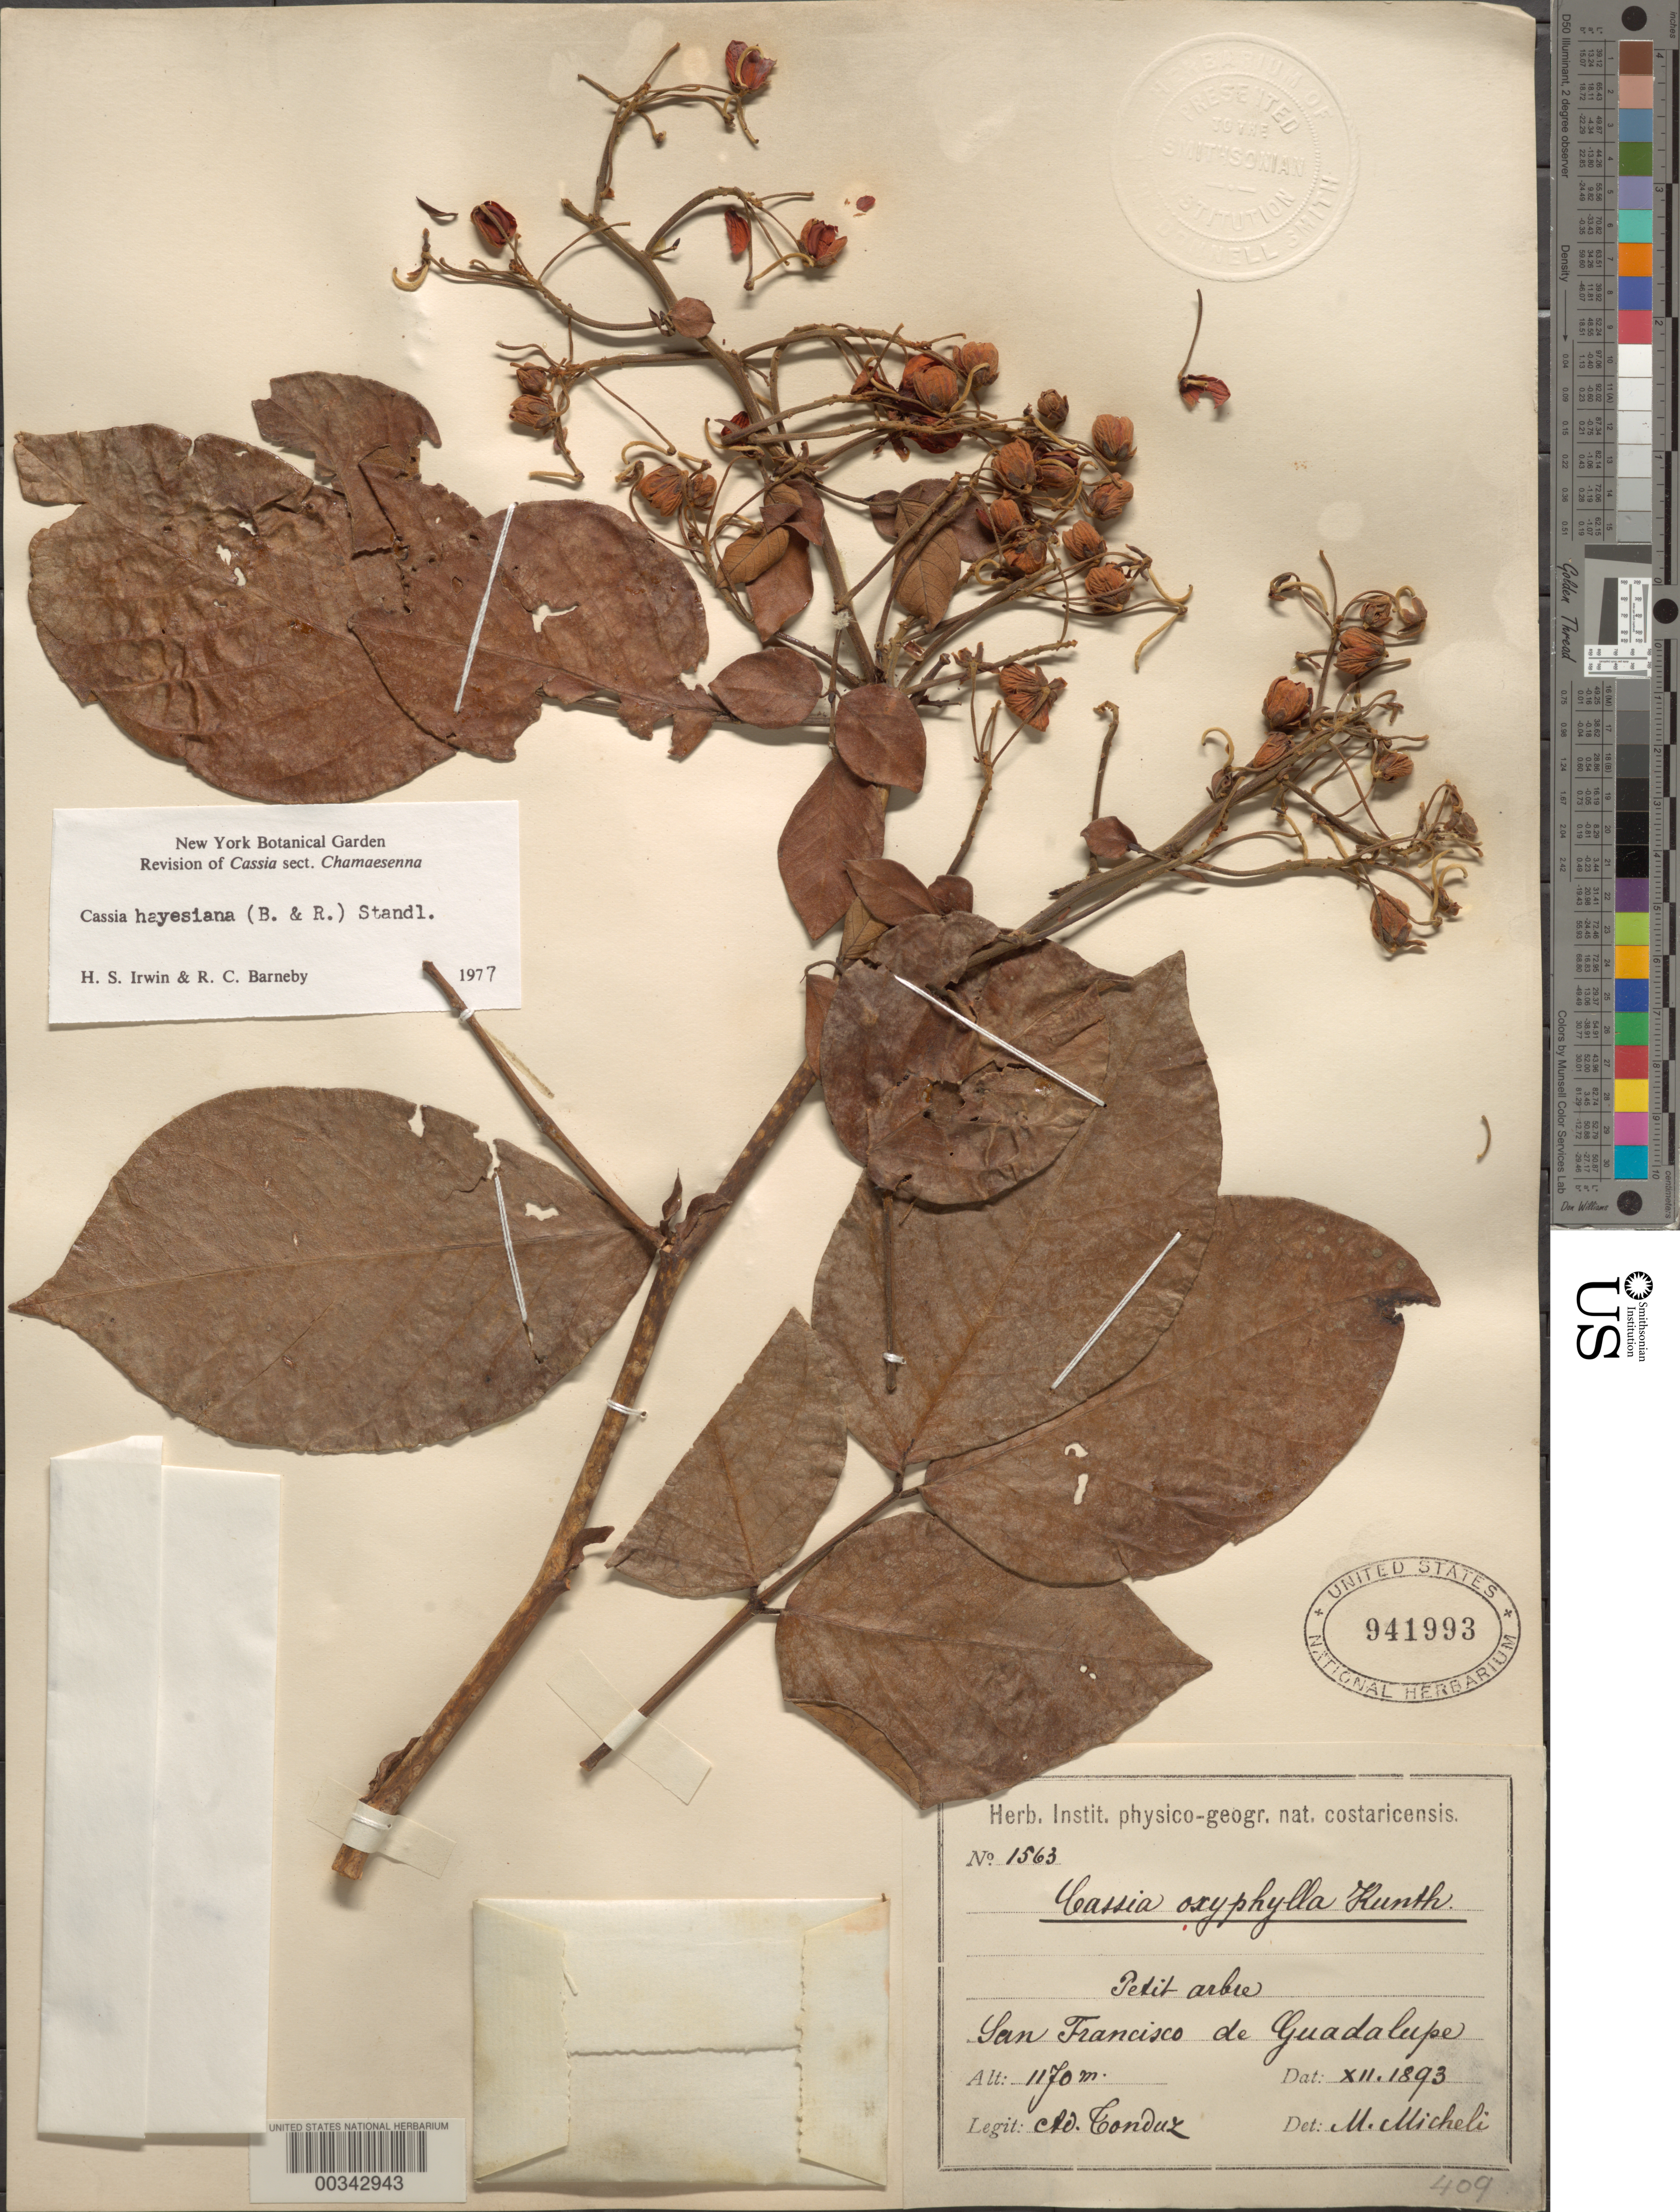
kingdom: Plantae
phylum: Tracheophyta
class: Magnoliopsida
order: Fabales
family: Fabaceae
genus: Senna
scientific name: Senna hayesiana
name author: (Britton & Rose) H.S. Irwin & Barneby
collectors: A. Tonduz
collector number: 1563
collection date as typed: Dec 1893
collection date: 1893-12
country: Costa Rica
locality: San Francisco de Guadalupe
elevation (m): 1170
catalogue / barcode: US 941993